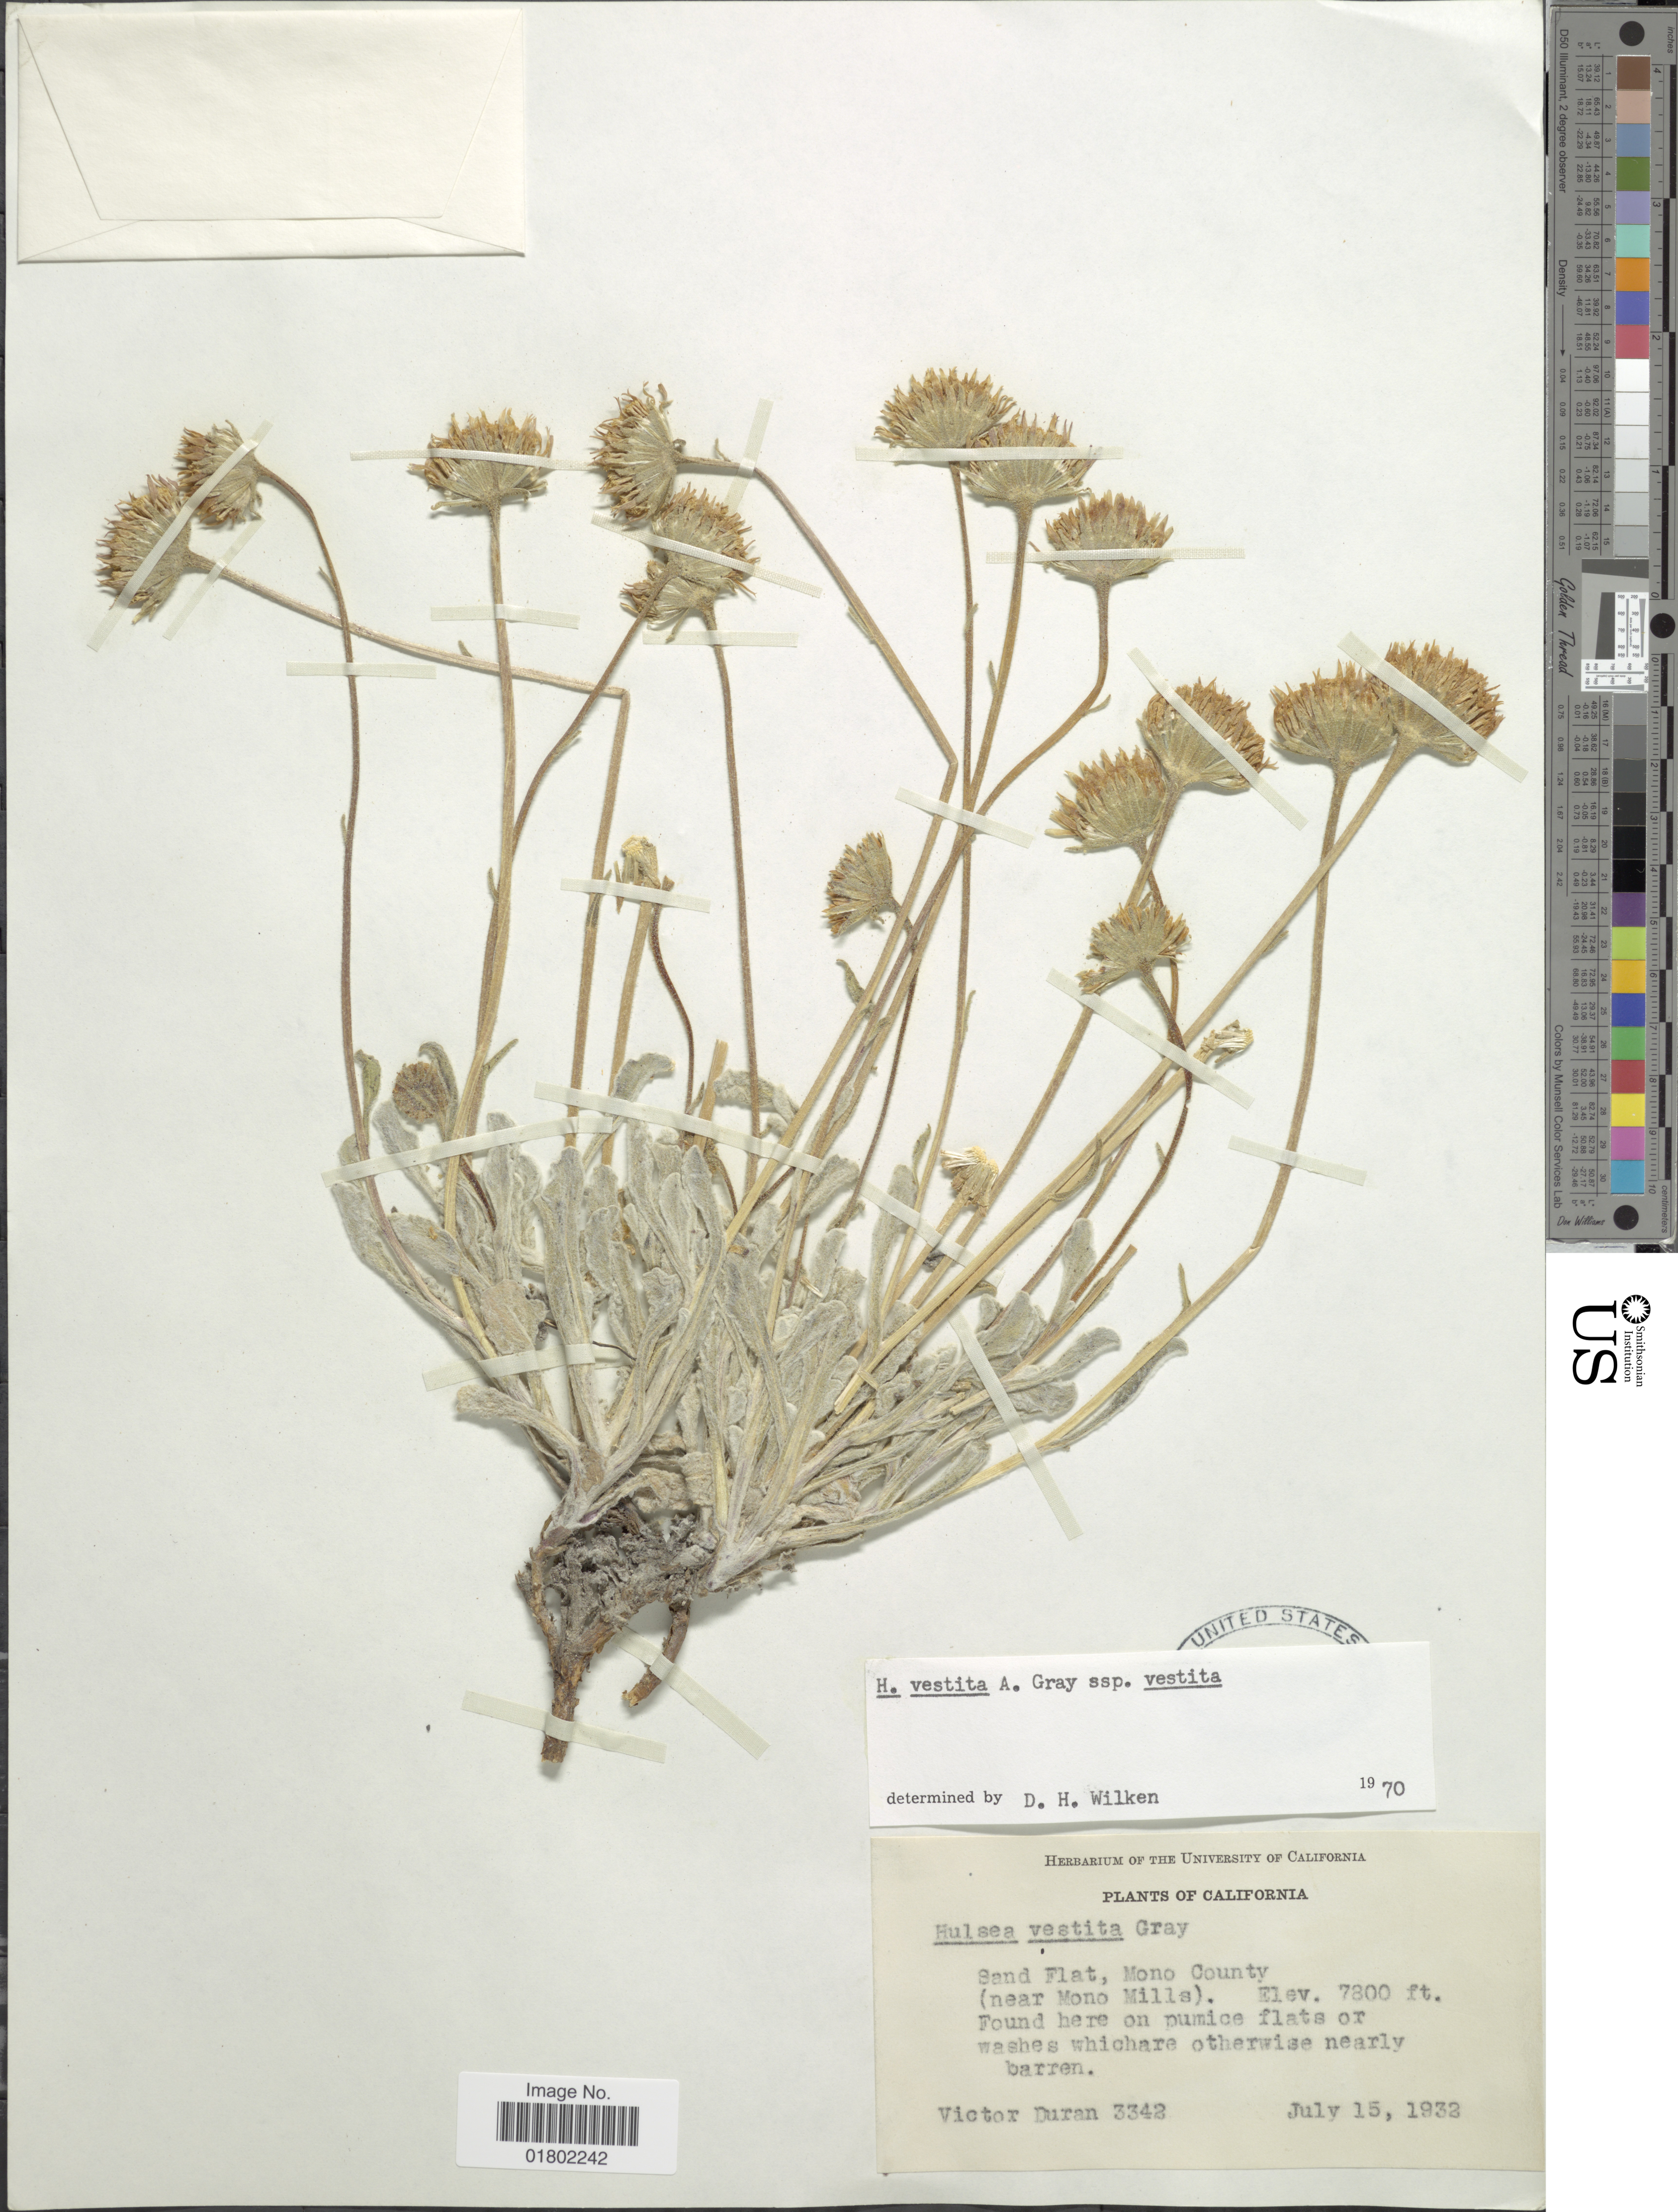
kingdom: Plantae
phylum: Tracheophyta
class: Magnoliopsida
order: Asterales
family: Asteraceae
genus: Hulsea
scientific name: Hulsea vestita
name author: A. Gray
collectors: V. Duran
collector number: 3342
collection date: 1932-07-15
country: United States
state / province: California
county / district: Mono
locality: Sand Flat, Mono County (near Mono Mills)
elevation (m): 2377